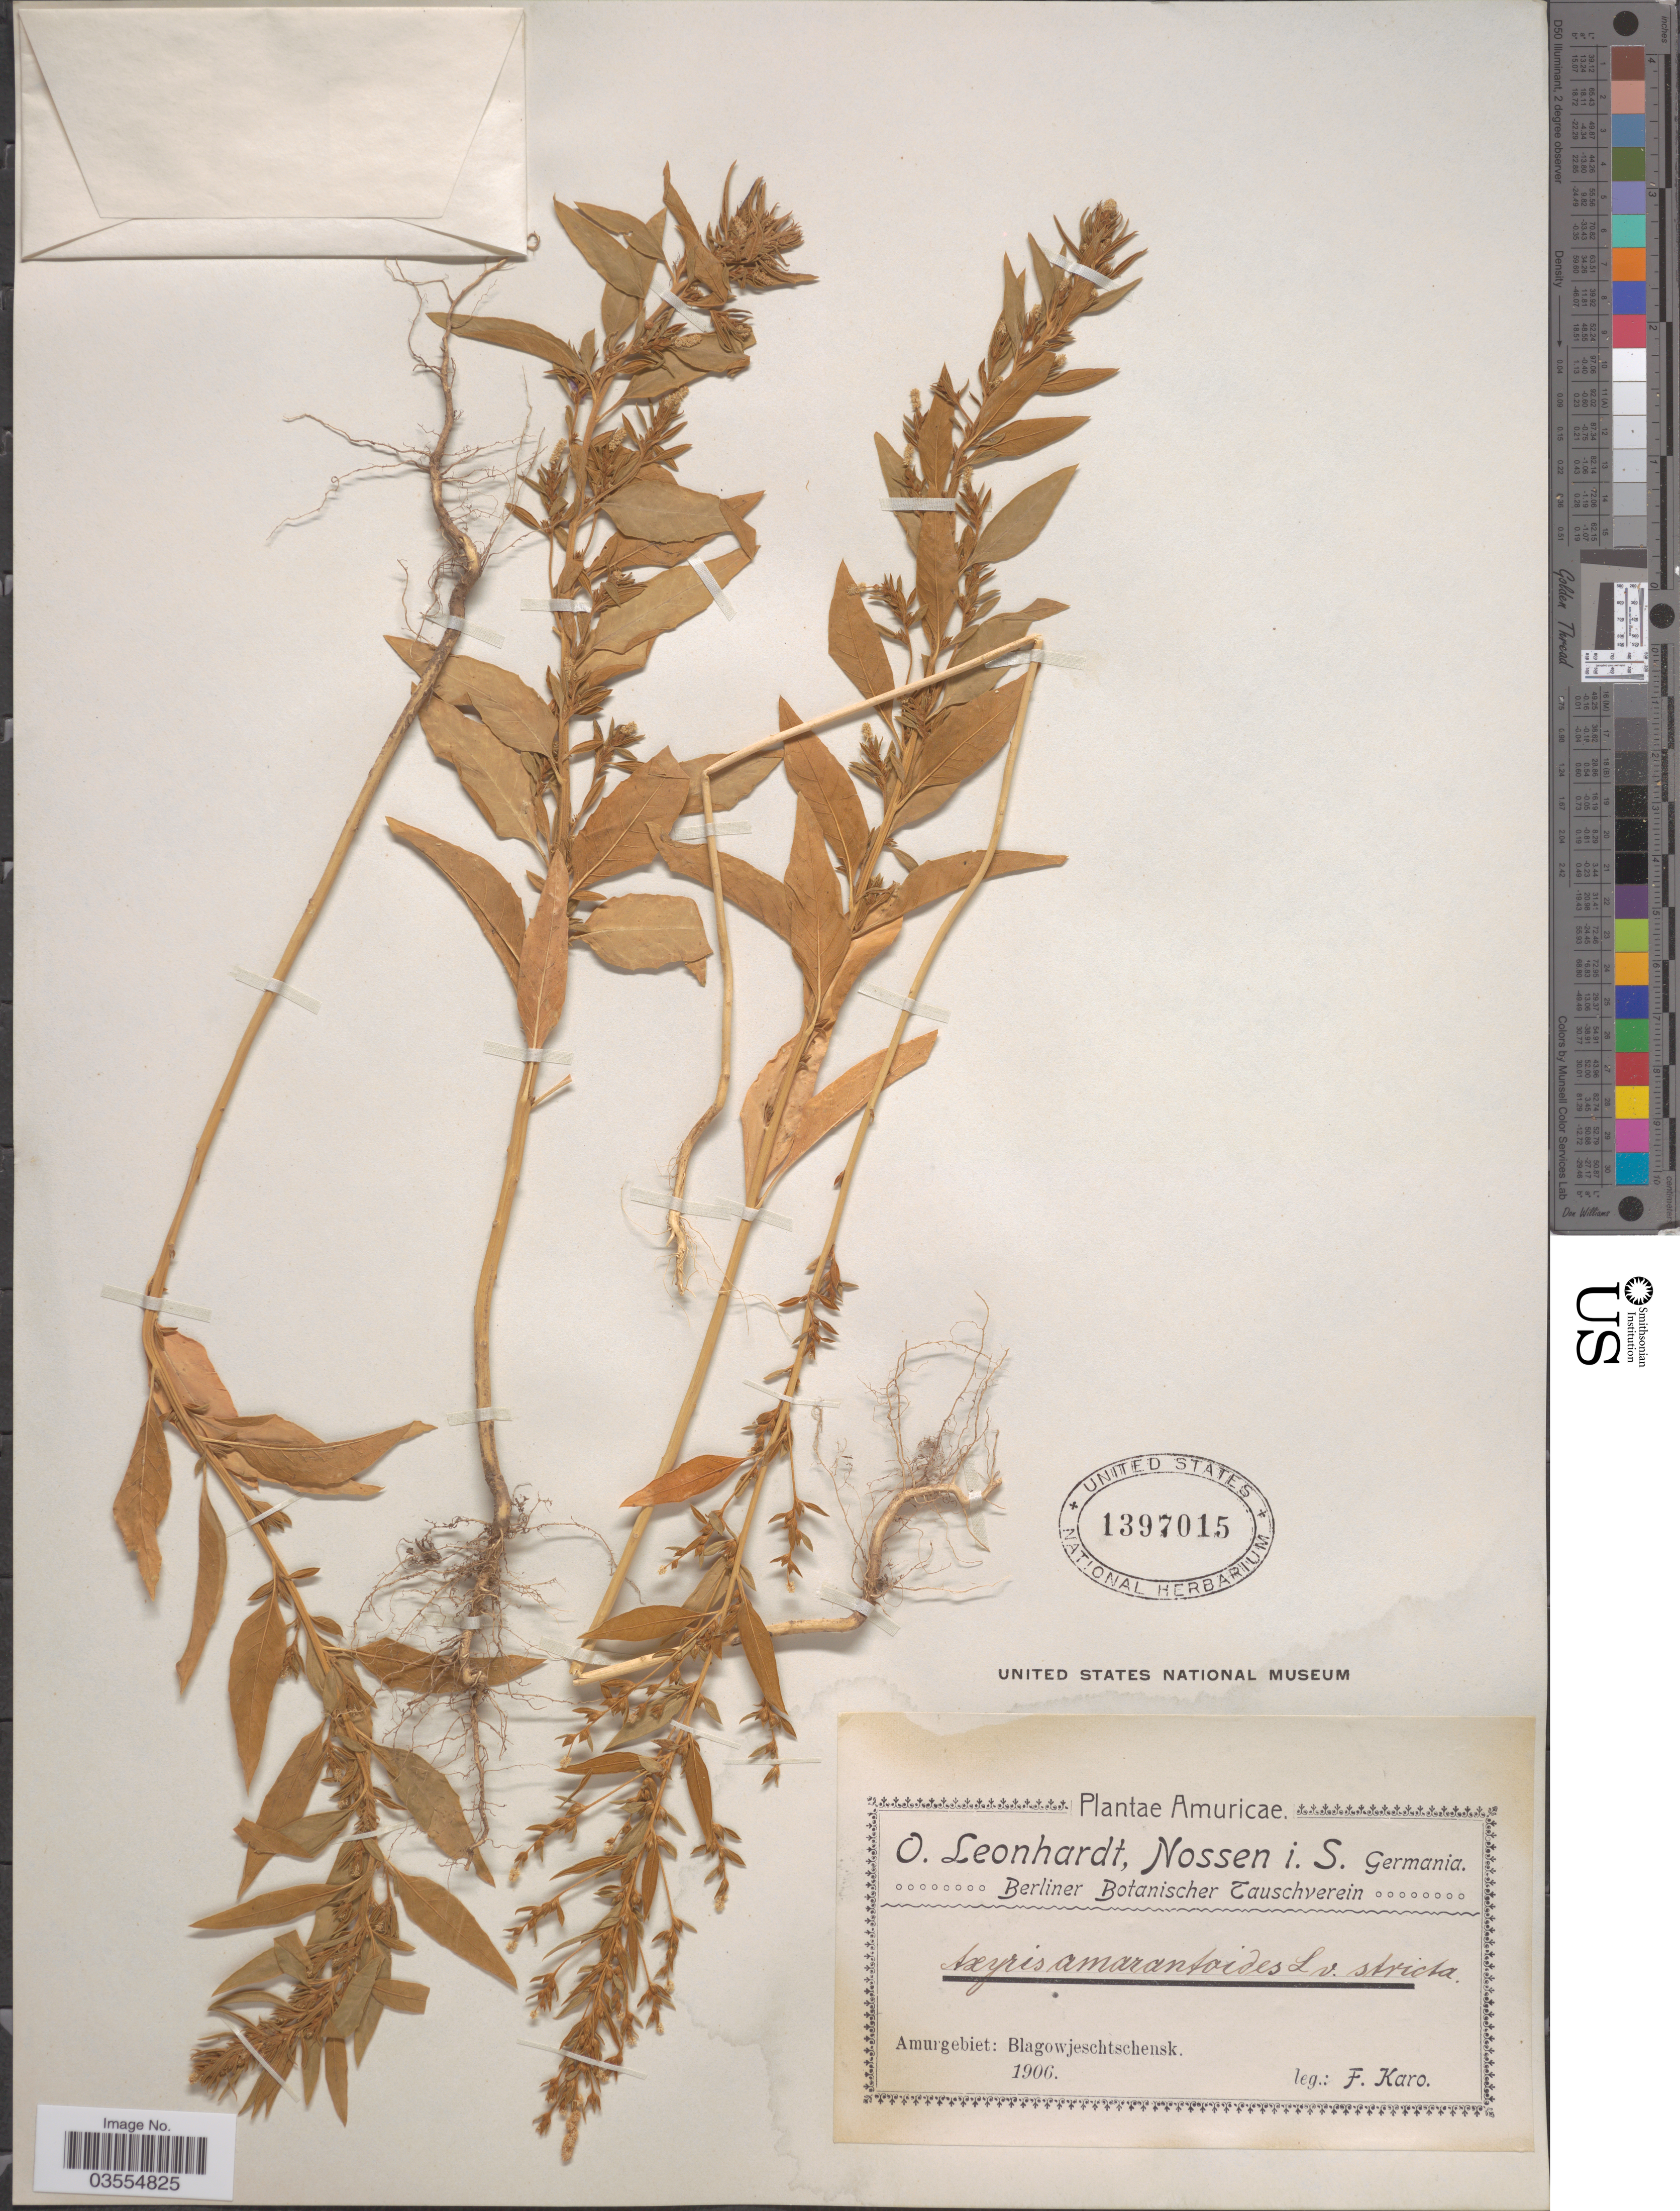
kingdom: Plantae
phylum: Tracheophyta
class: Magnoliopsida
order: Caryophyllales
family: Amaranthaceae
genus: Axyris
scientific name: Axyris amaranthoides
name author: L.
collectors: F. Karo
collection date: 1906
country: Russian Federation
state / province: Amur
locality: Amuricæ. Amurgebiet: Blagowjeschtschensk.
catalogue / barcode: US 1397015